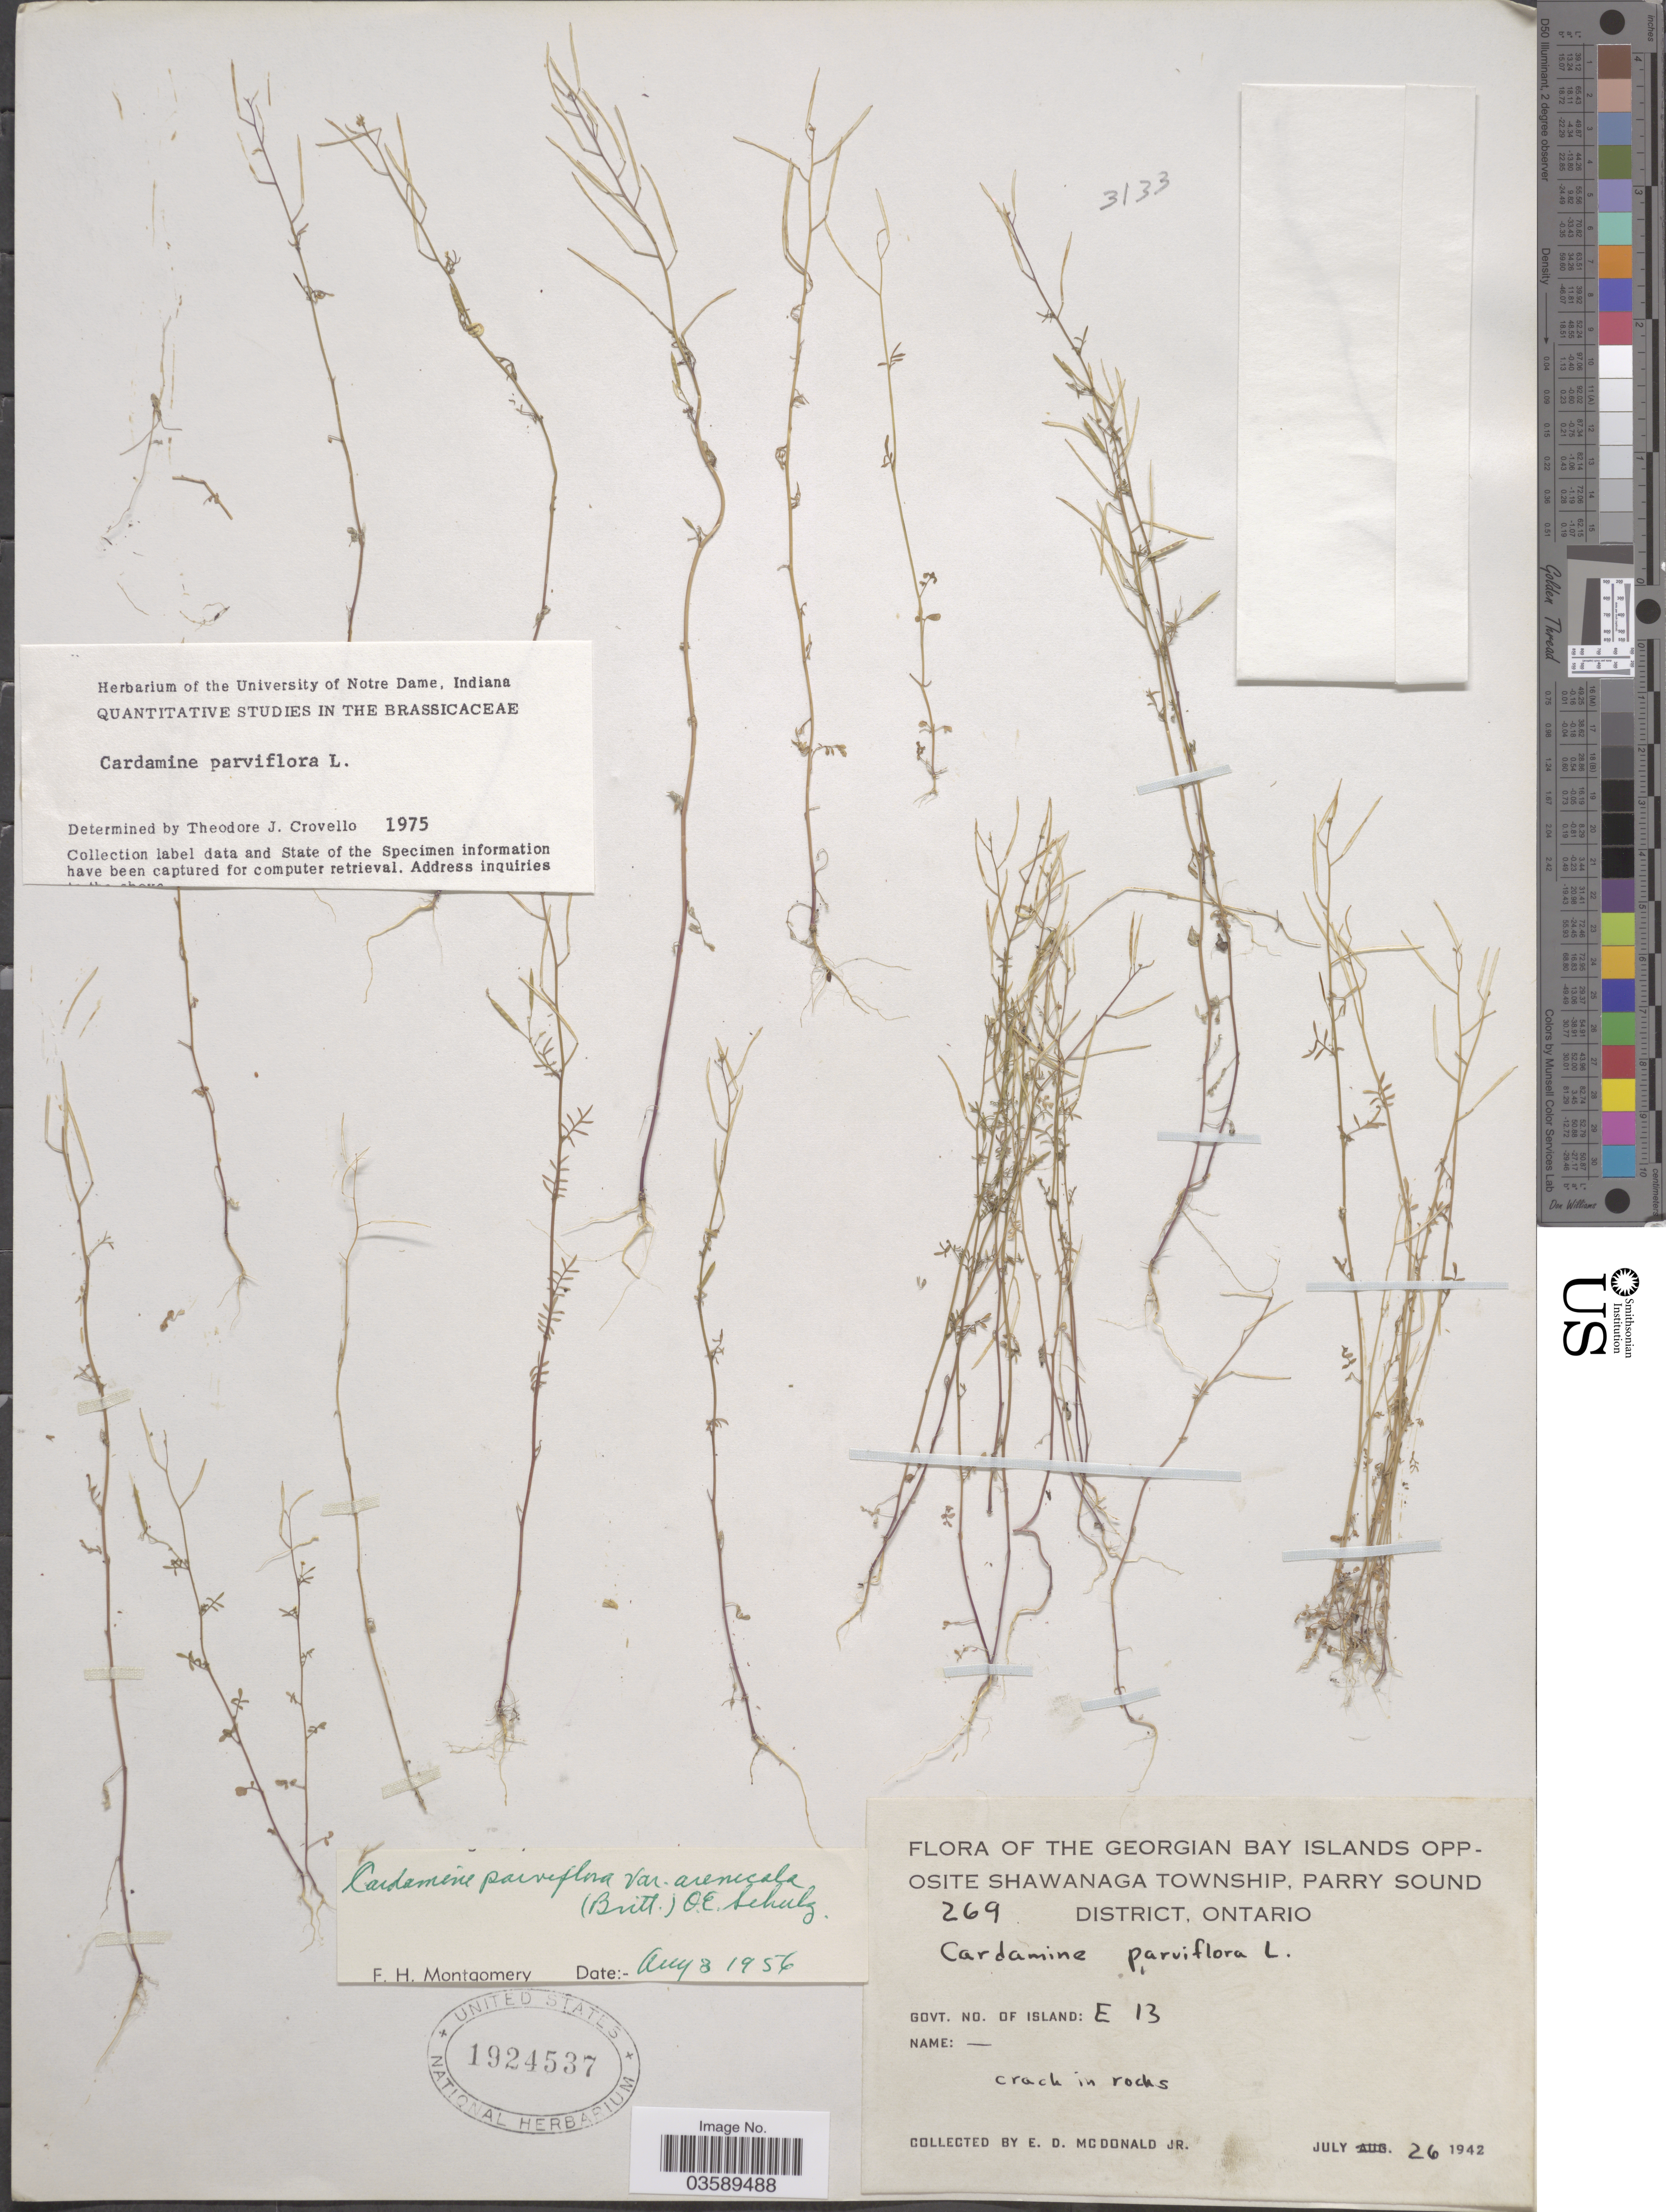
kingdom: Plantae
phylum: Tracheophyta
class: Magnoliopsida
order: Brassicales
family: Brassicaceae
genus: Cardamine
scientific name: Cardamine parviflora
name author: L.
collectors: E. D. McDonald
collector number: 269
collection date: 1942-07-26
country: Canada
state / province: Ontario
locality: Georgian Bay Islands Opposite Shawanaga Township, Parry Sound District. Govt. No. of Island: E 13.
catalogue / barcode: US 1924537